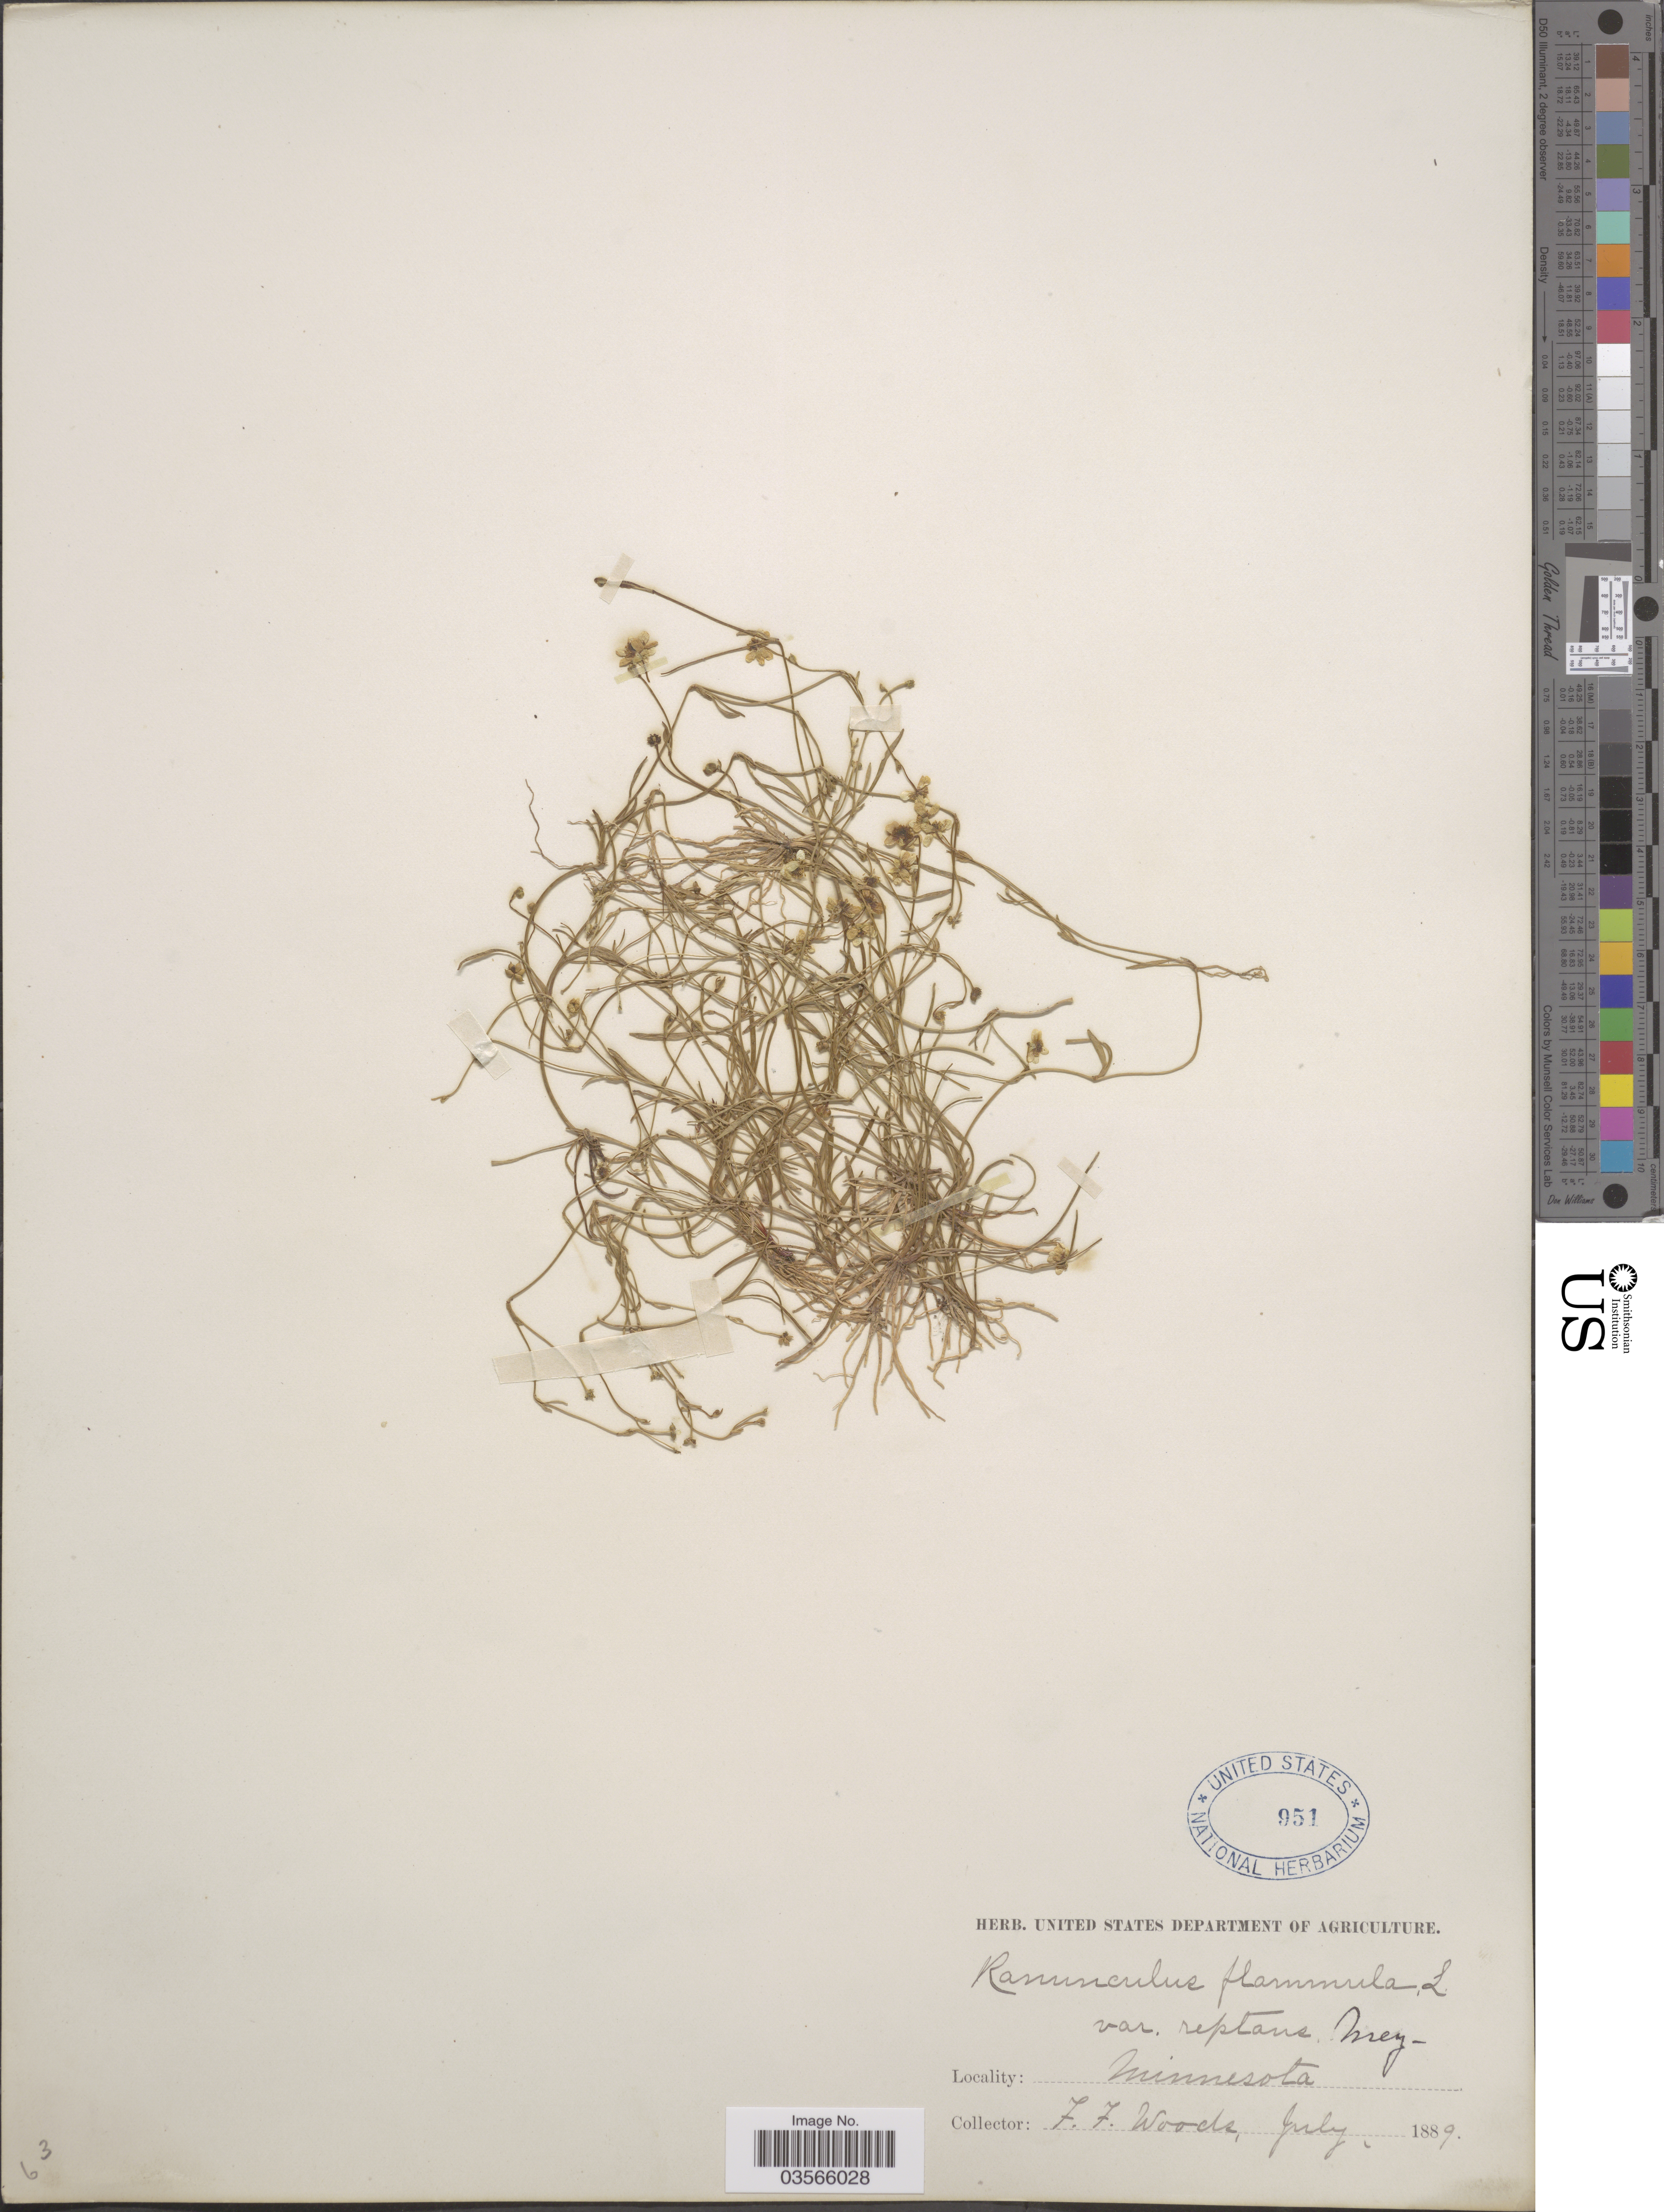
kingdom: Plantae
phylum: Tracheophyta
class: Magnoliopsida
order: Ranunculales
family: Ranunculaceae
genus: Ranunculus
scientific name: Ranunculus flammula var. filiformis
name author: (Michx.) Hook.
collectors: F. Woods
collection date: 1889-07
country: United States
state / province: Minnesota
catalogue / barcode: US 951